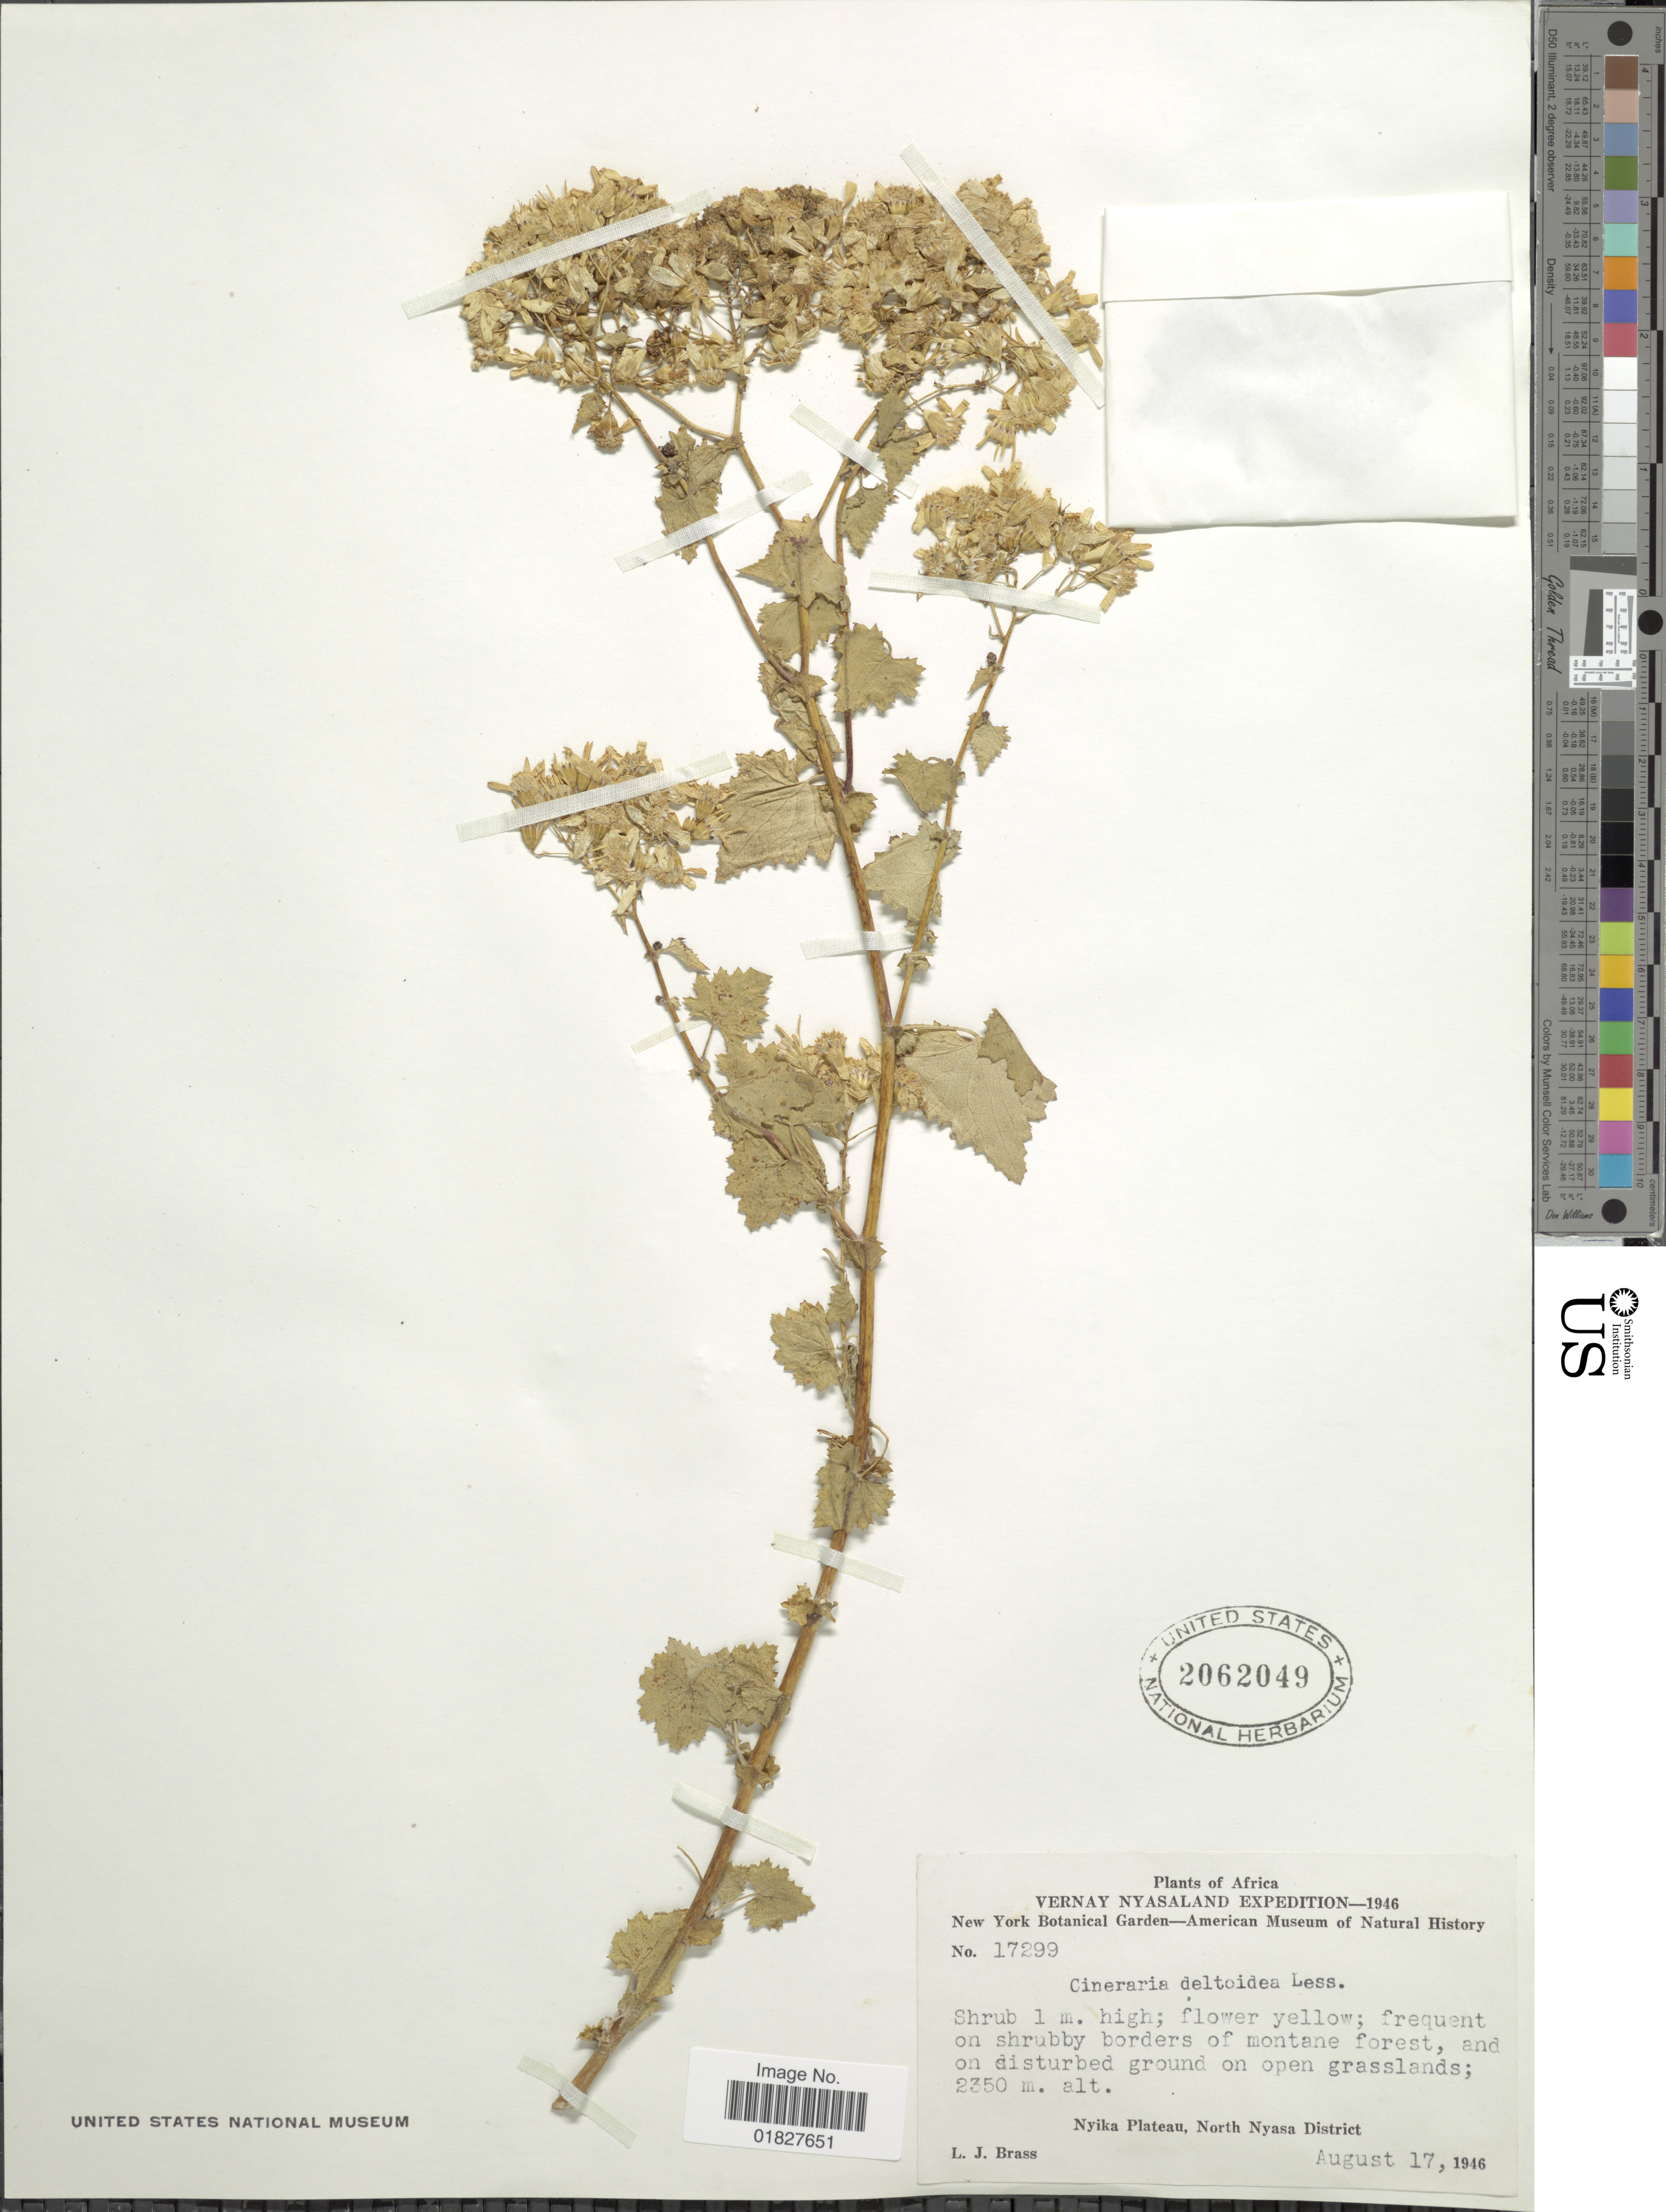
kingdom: Plantae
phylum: Tracheophyta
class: Magnoliopsida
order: Asterales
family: Asteraceae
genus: Cineraria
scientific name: Cineraria deltoidea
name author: Sond.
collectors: L. J. Brass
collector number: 17299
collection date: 1946-08-17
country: Malawi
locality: Africa, Vernay Nyasaland, Nyika Plateau, North Nyasa District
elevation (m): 2350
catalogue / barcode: US 2062049